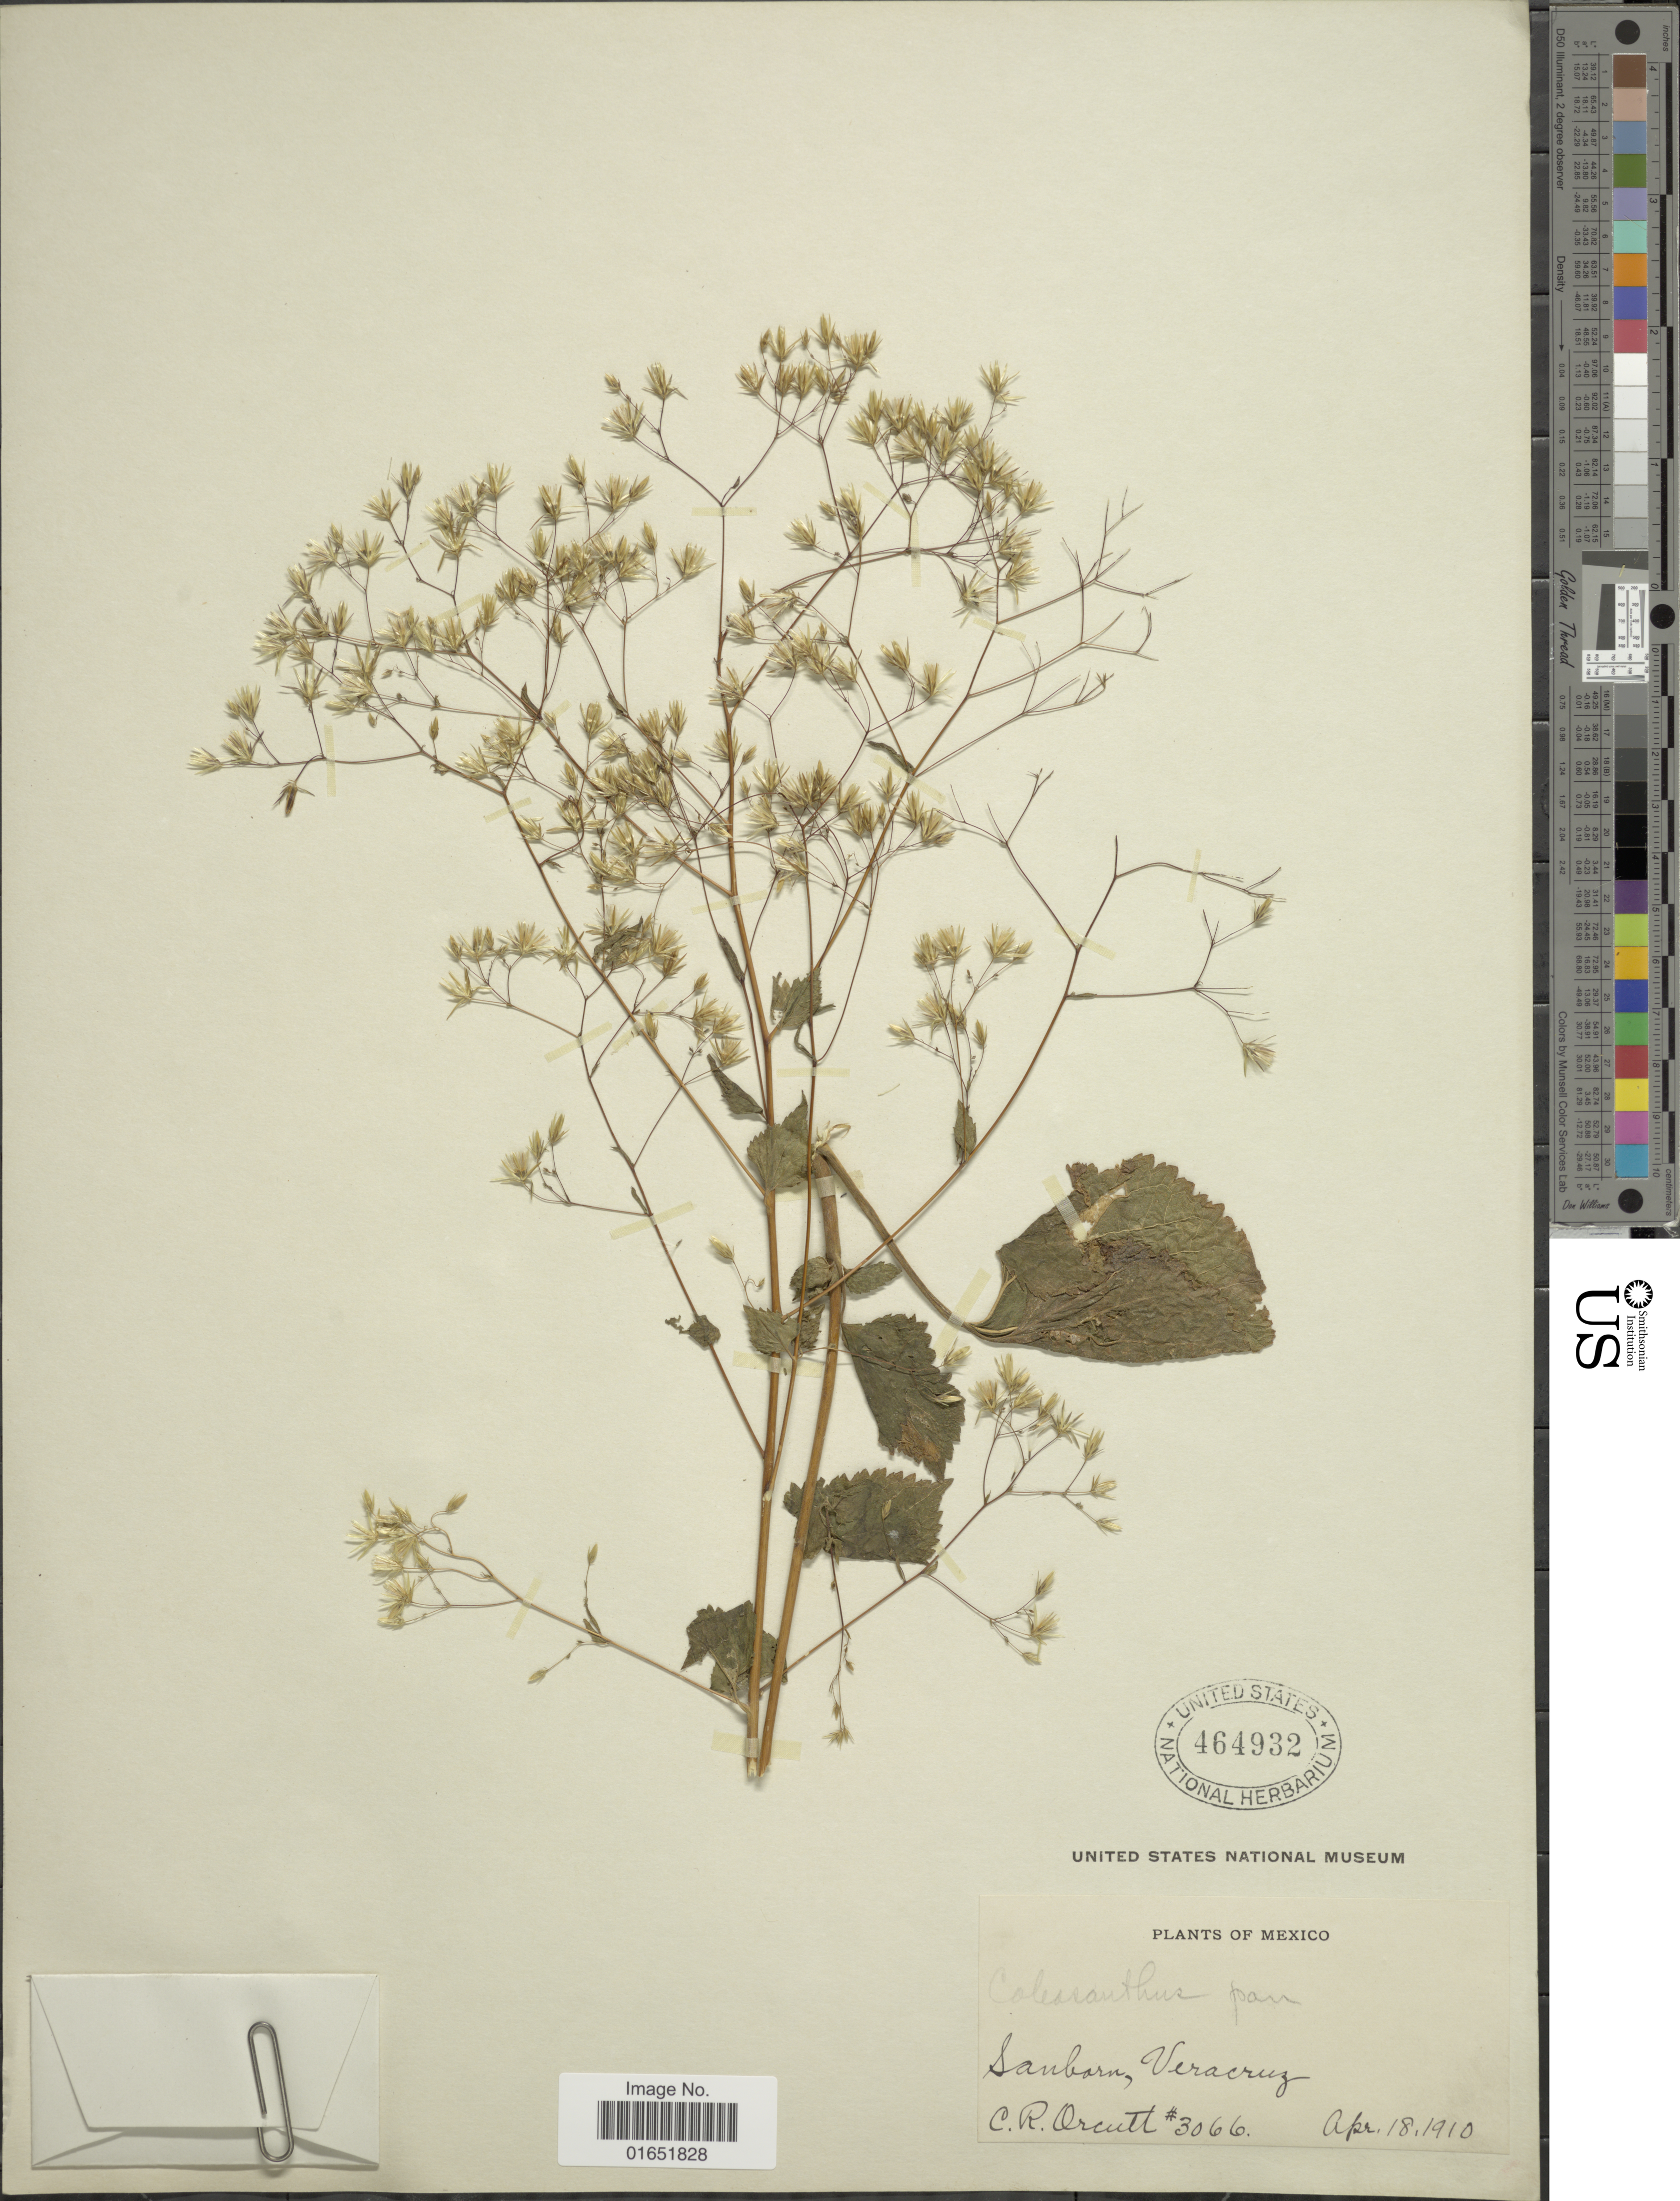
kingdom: Plantae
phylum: Tracheophyta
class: Magnoliopsida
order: Asterales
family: Asteraceae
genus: Brickellia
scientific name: Brickellia diffusa M.E. Jones, nom illeg.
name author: M.E. Jones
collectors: C. R. Orcutt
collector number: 3066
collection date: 1910-04-18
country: Mexico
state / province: Veracruz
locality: Sanbarn, Veracruz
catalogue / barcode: US 464932